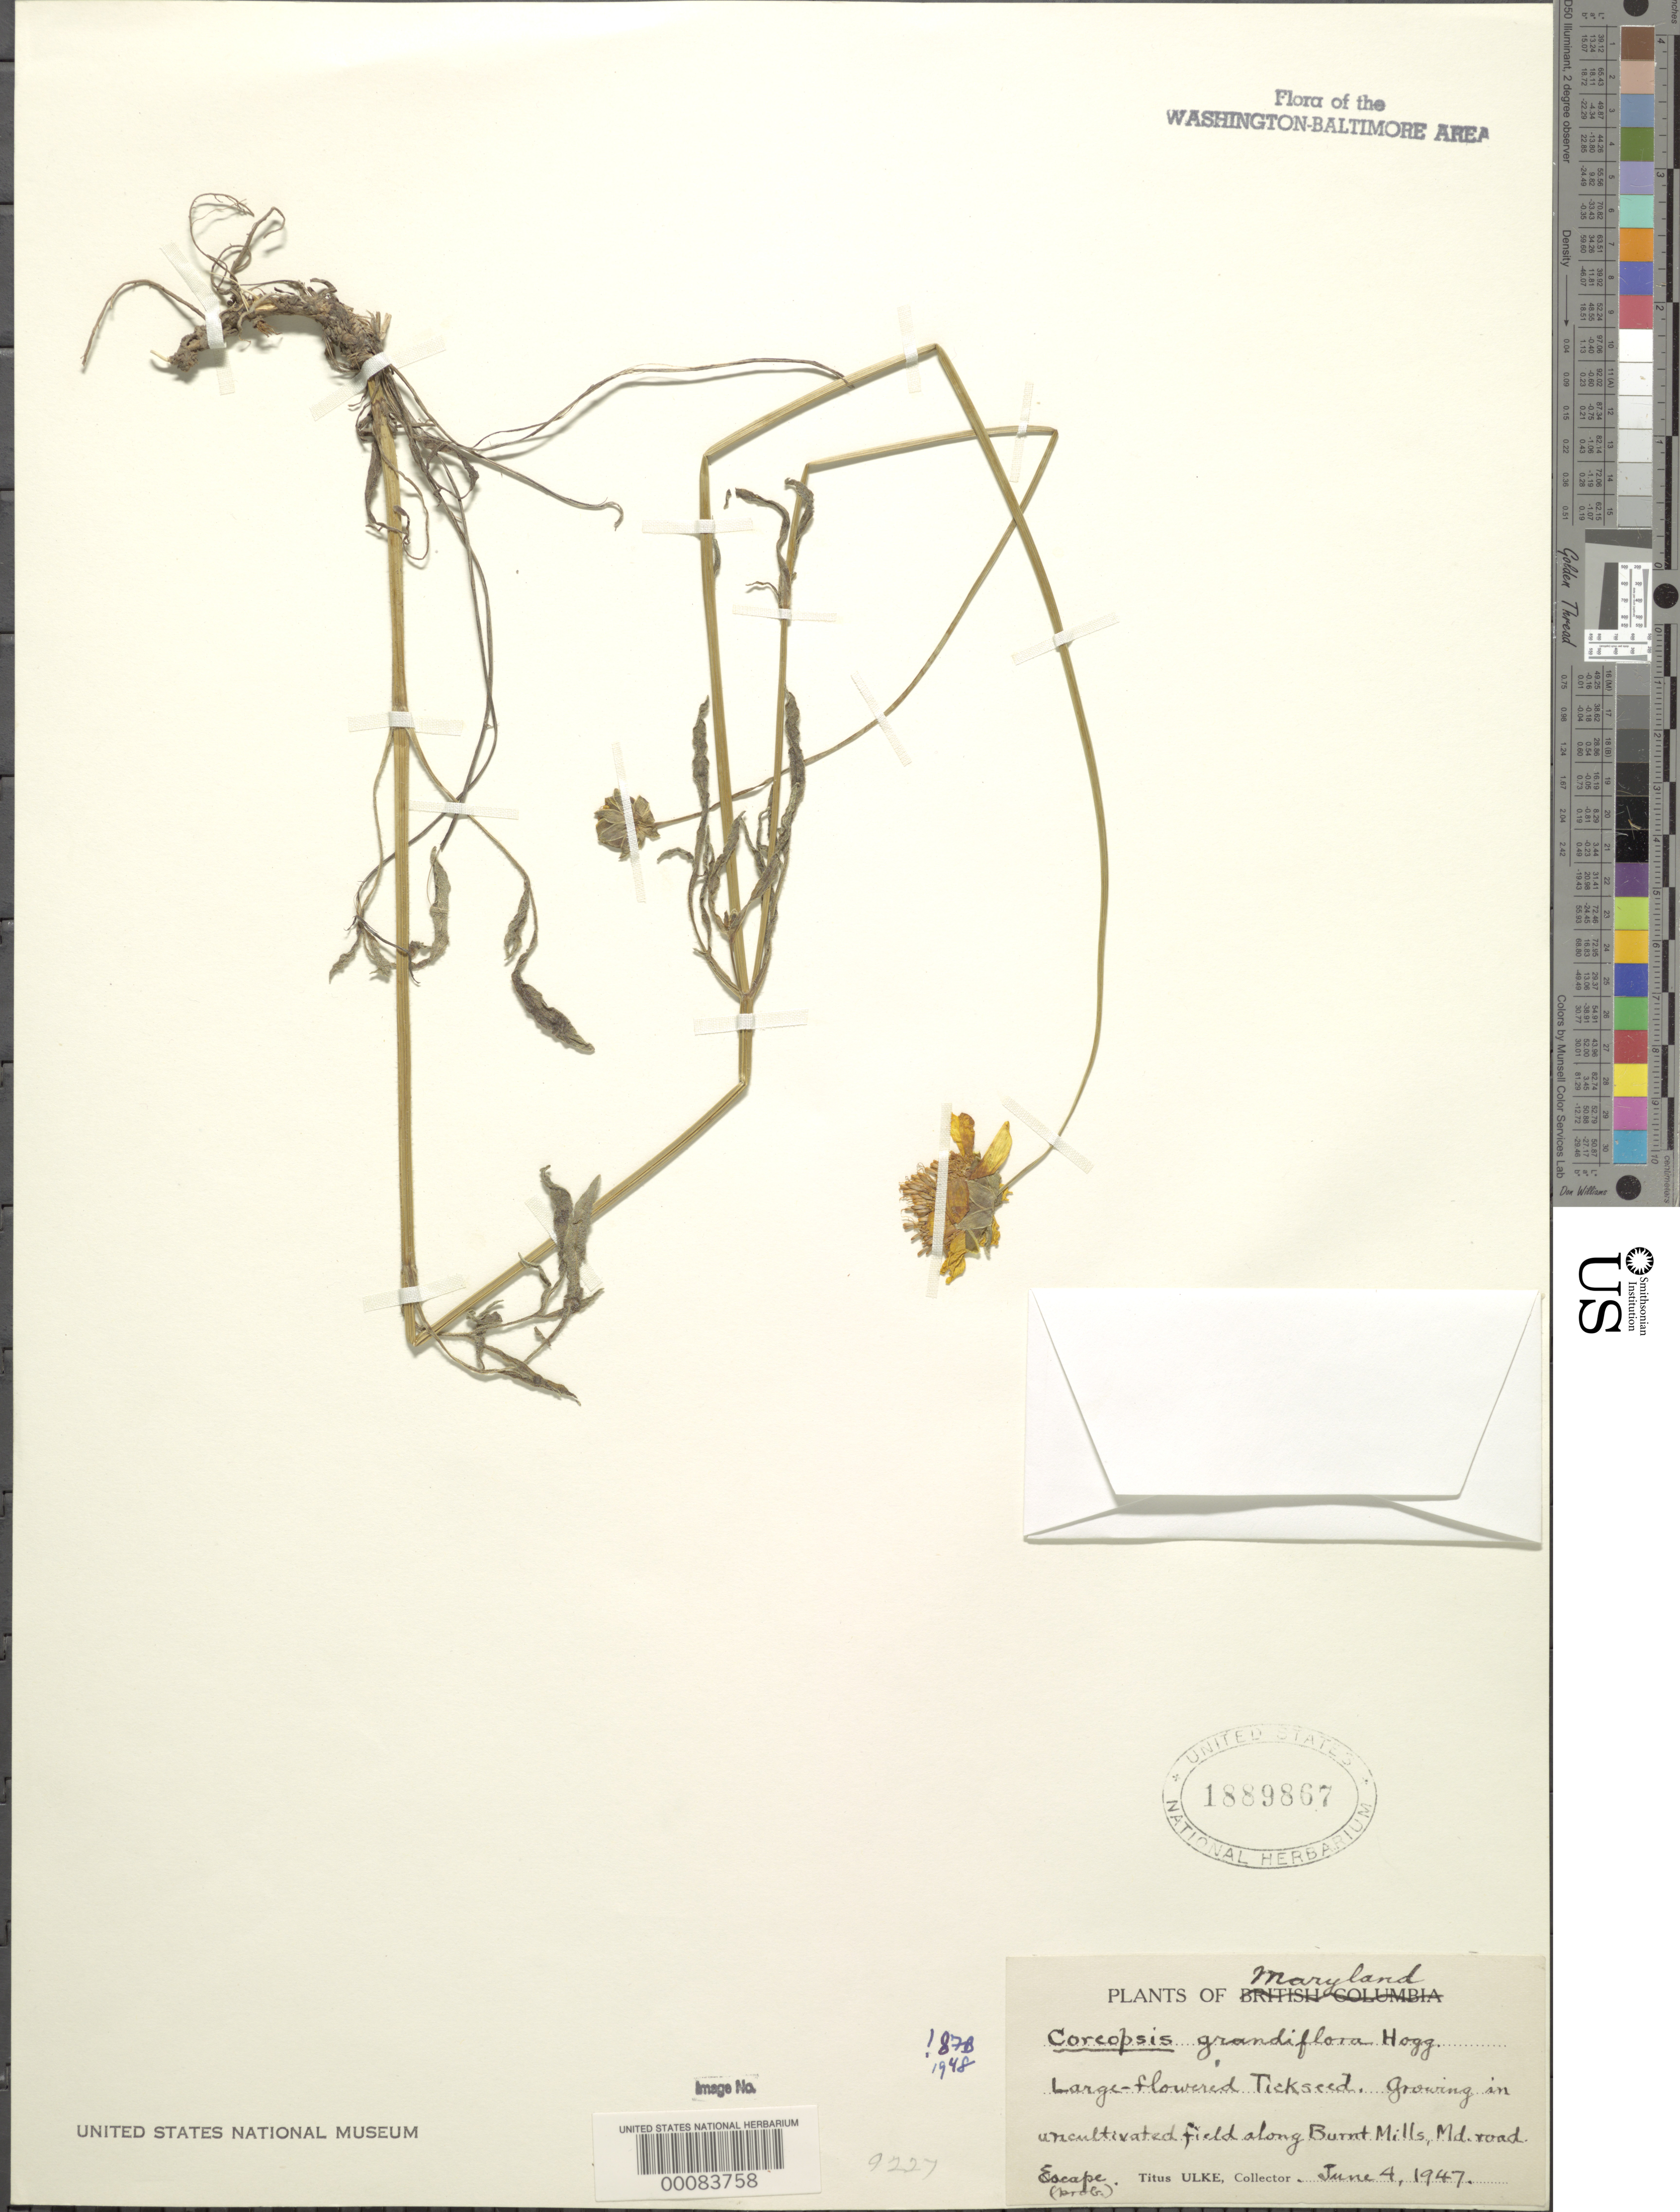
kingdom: Plantae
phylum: Tracheophyta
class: Magnoliopsida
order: Asterales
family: Asteraceae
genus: Coreopsis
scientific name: Coreopsis grandiflora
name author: Hogg ex Sweet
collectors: T. Ulke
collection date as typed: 04 Jun 1947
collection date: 1947-06-04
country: United States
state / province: Maryland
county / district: Montgomery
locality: Burnt Mills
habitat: Uncultivated field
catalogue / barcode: US 1889867